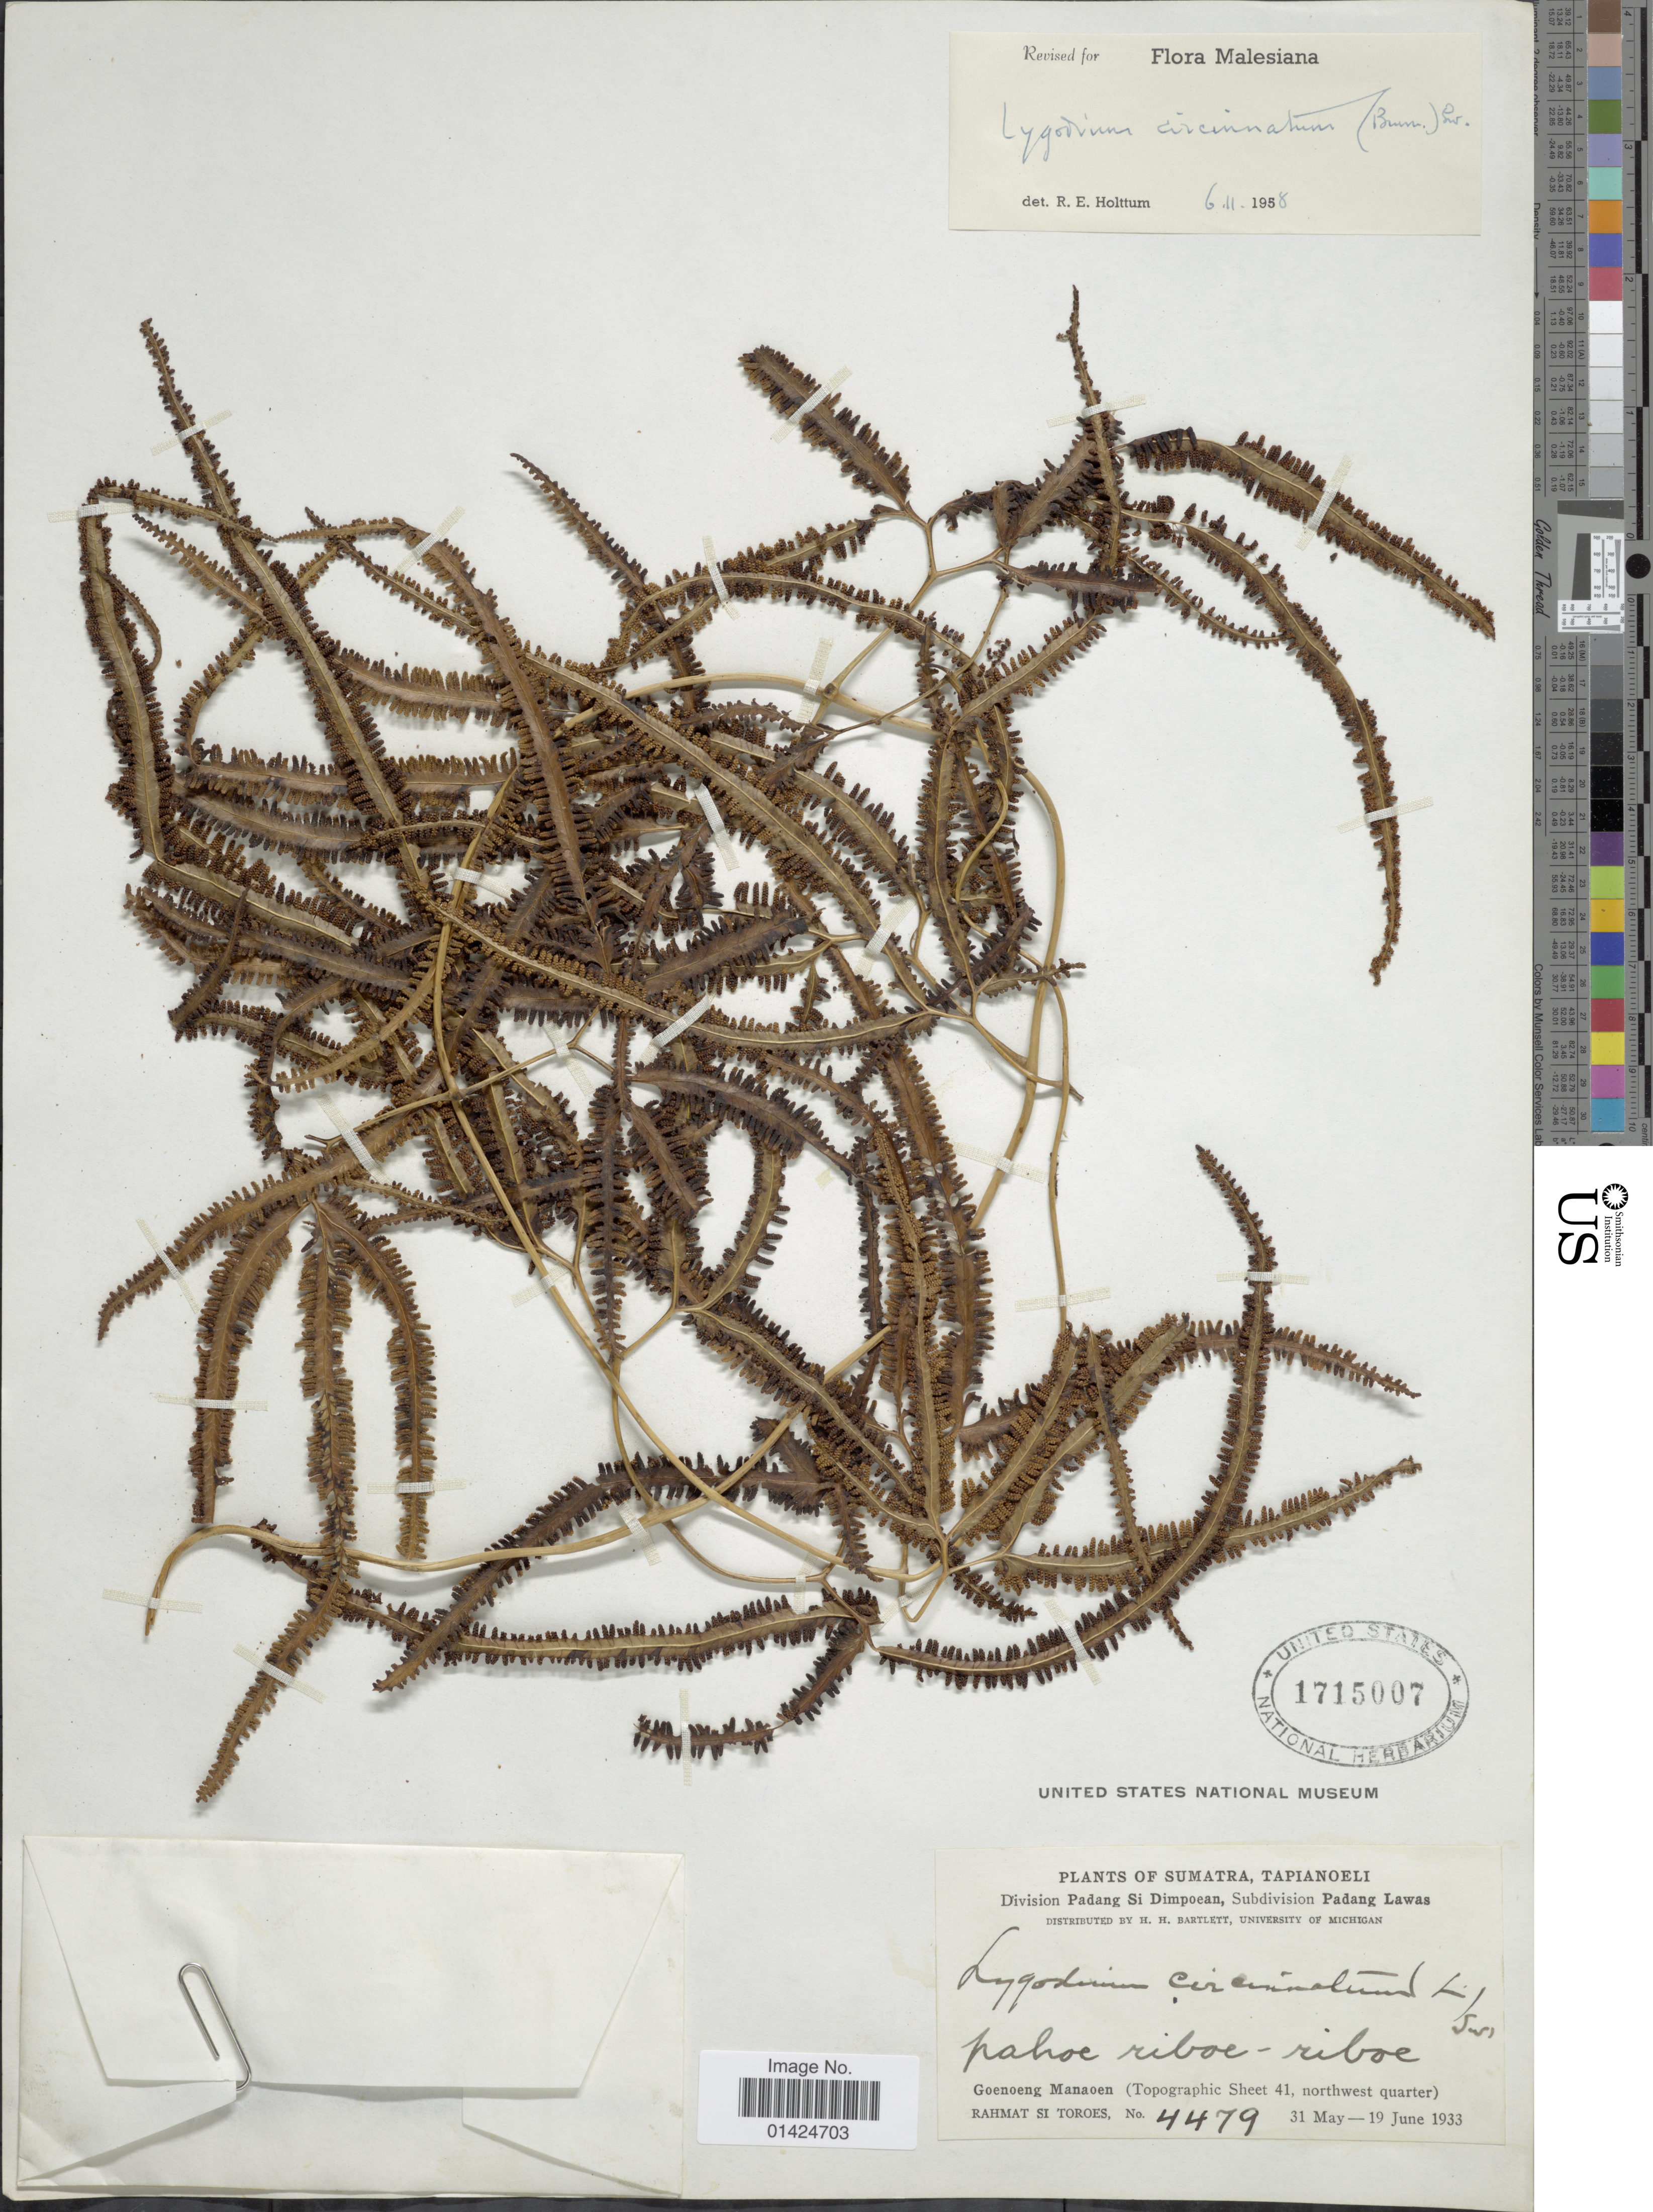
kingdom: Plantae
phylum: Tracheophyta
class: Polypodiopsida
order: Schizaeales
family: Lygodiaceae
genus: Lygodium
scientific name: Lygodium circinnatum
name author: (Burm. f.) Sw.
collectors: Rahmat Si Boeea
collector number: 4478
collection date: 1933-05-31/1933-06-19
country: Indonesia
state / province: Sumatra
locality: Tapianoeli. Division Padang Si Dimpoean, Subdivision Padang Lawas. Goenoeng Manaoen (Topgraphic sheet 41, northwest quarter).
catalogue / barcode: US 1715007